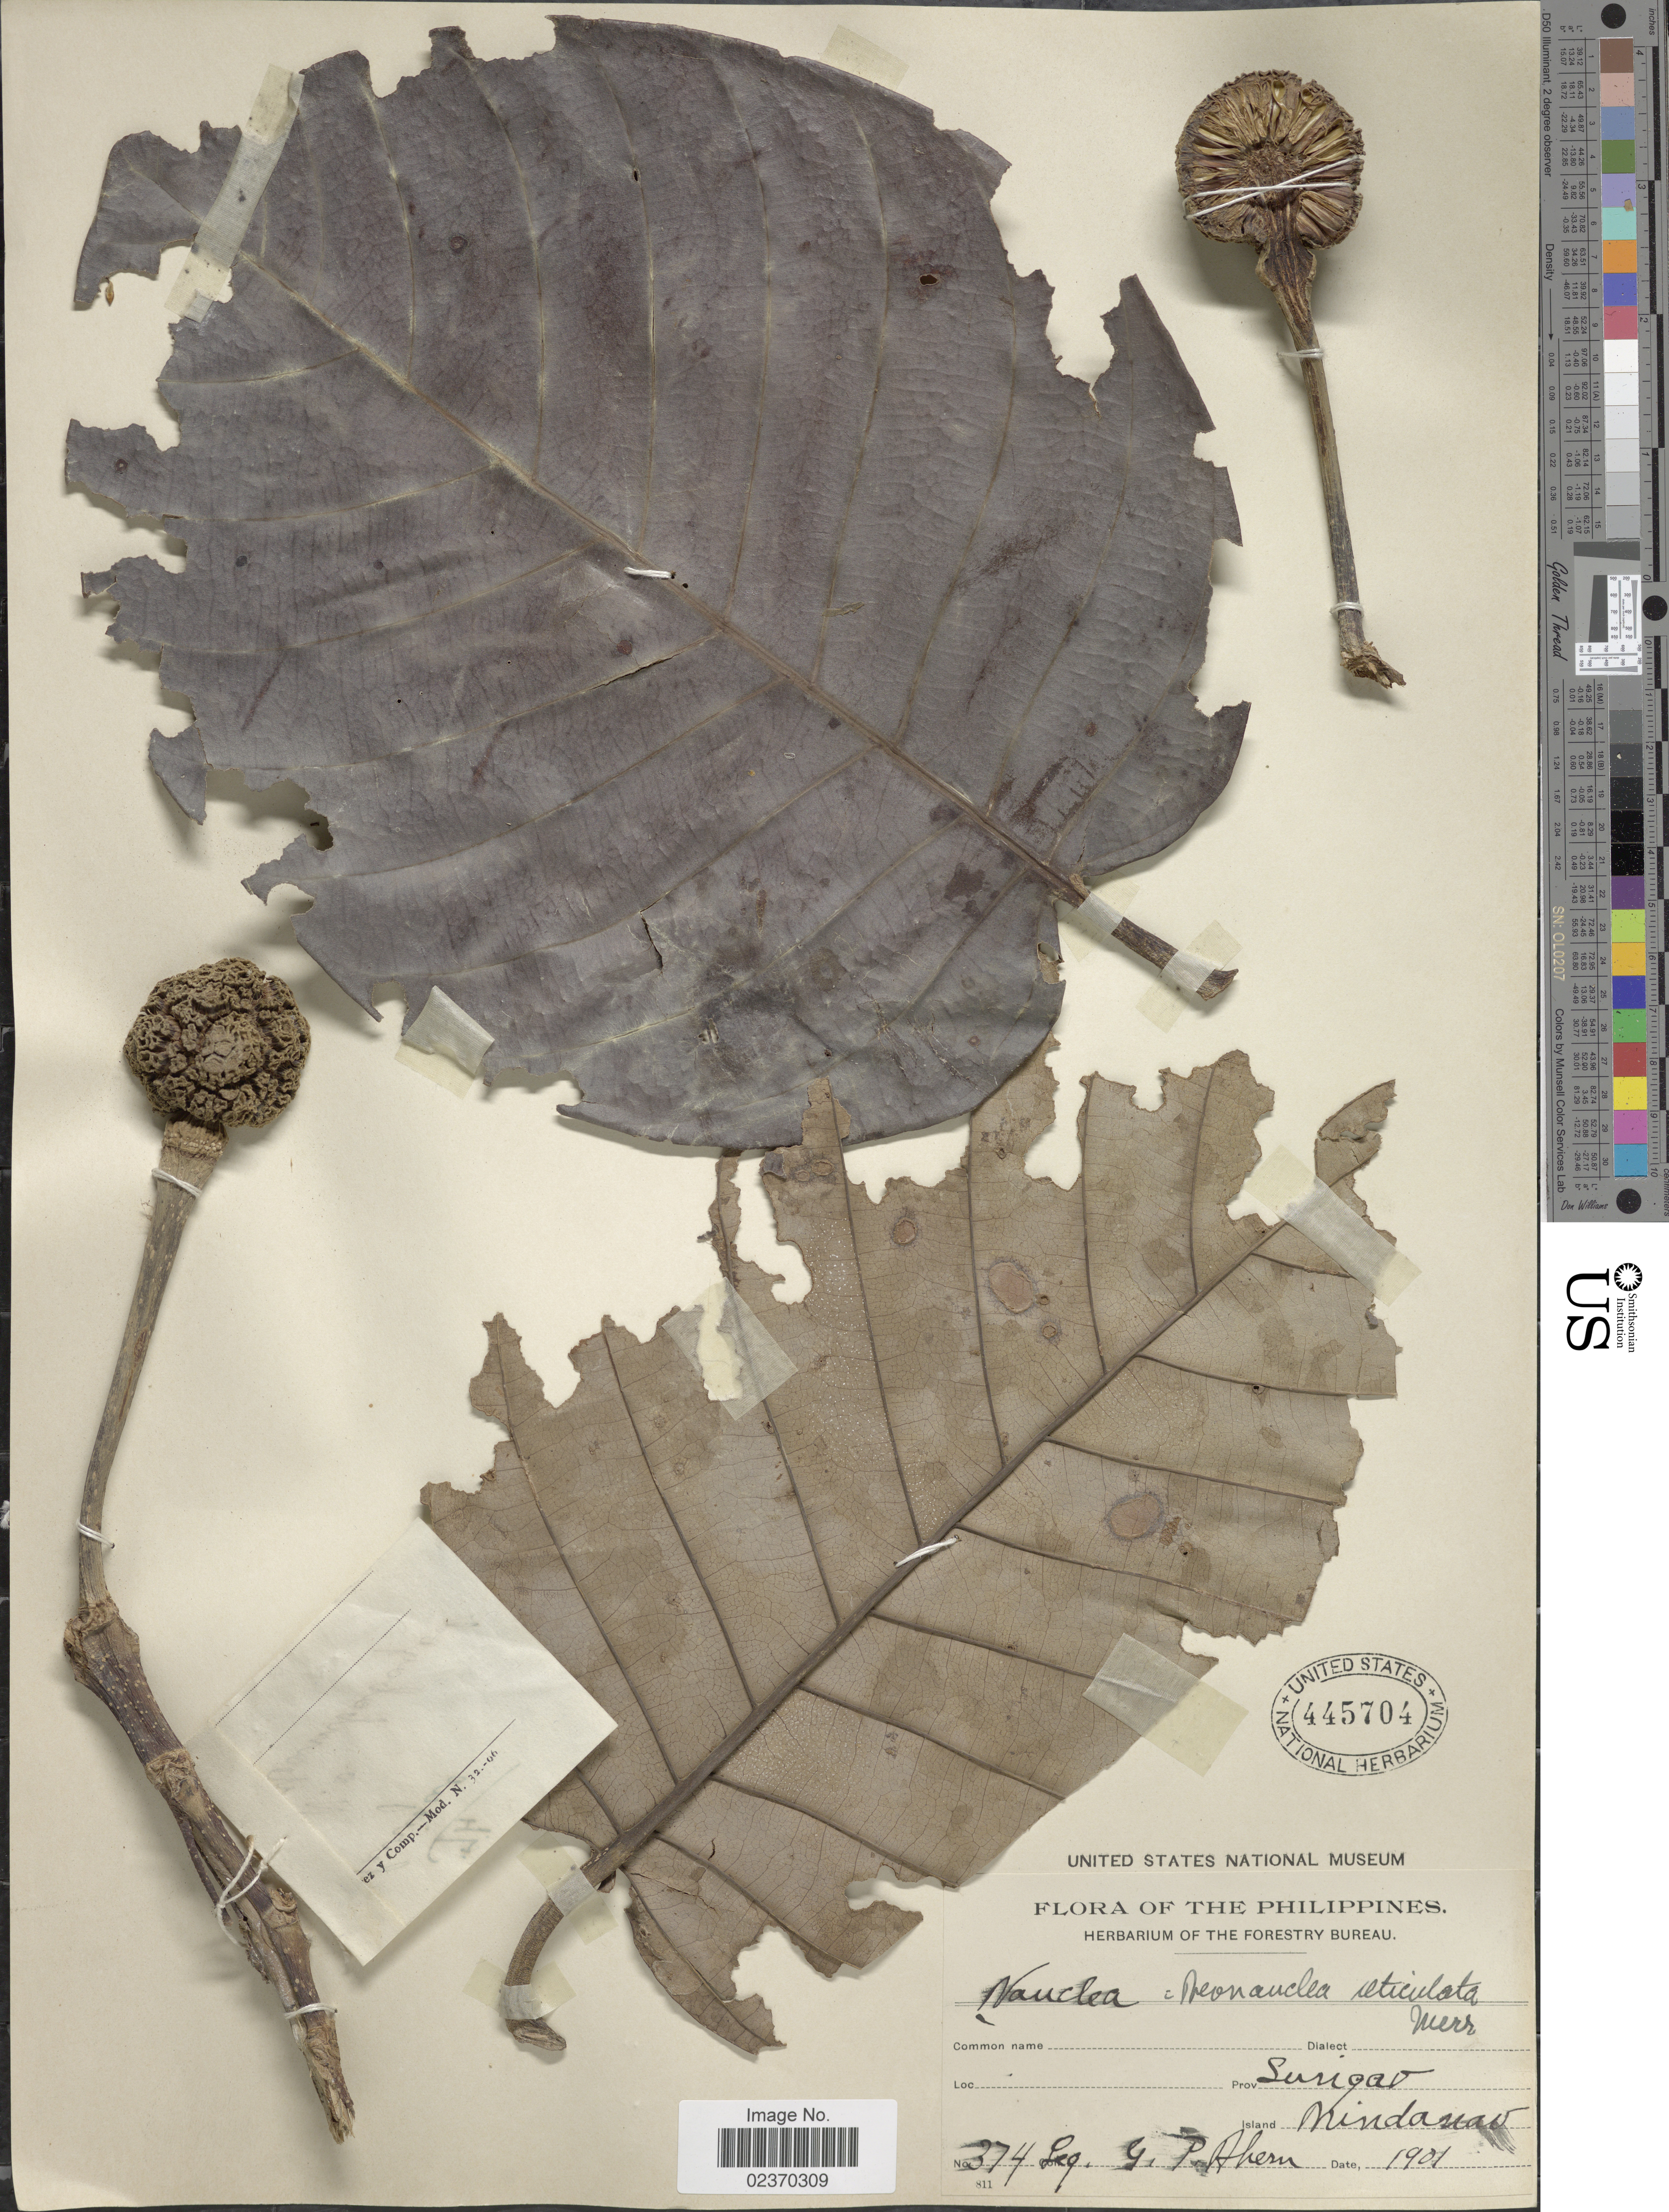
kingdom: Plantae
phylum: Tracheophyta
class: Magnoliopsida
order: Gentianales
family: Rubiaceae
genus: Neonauclea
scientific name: Neonauclea reticulata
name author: (Havil.) Merr.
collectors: G. Ahern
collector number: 374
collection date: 1901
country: Philippines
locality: Prov. Surigao, Island Mindanao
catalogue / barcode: US 445704